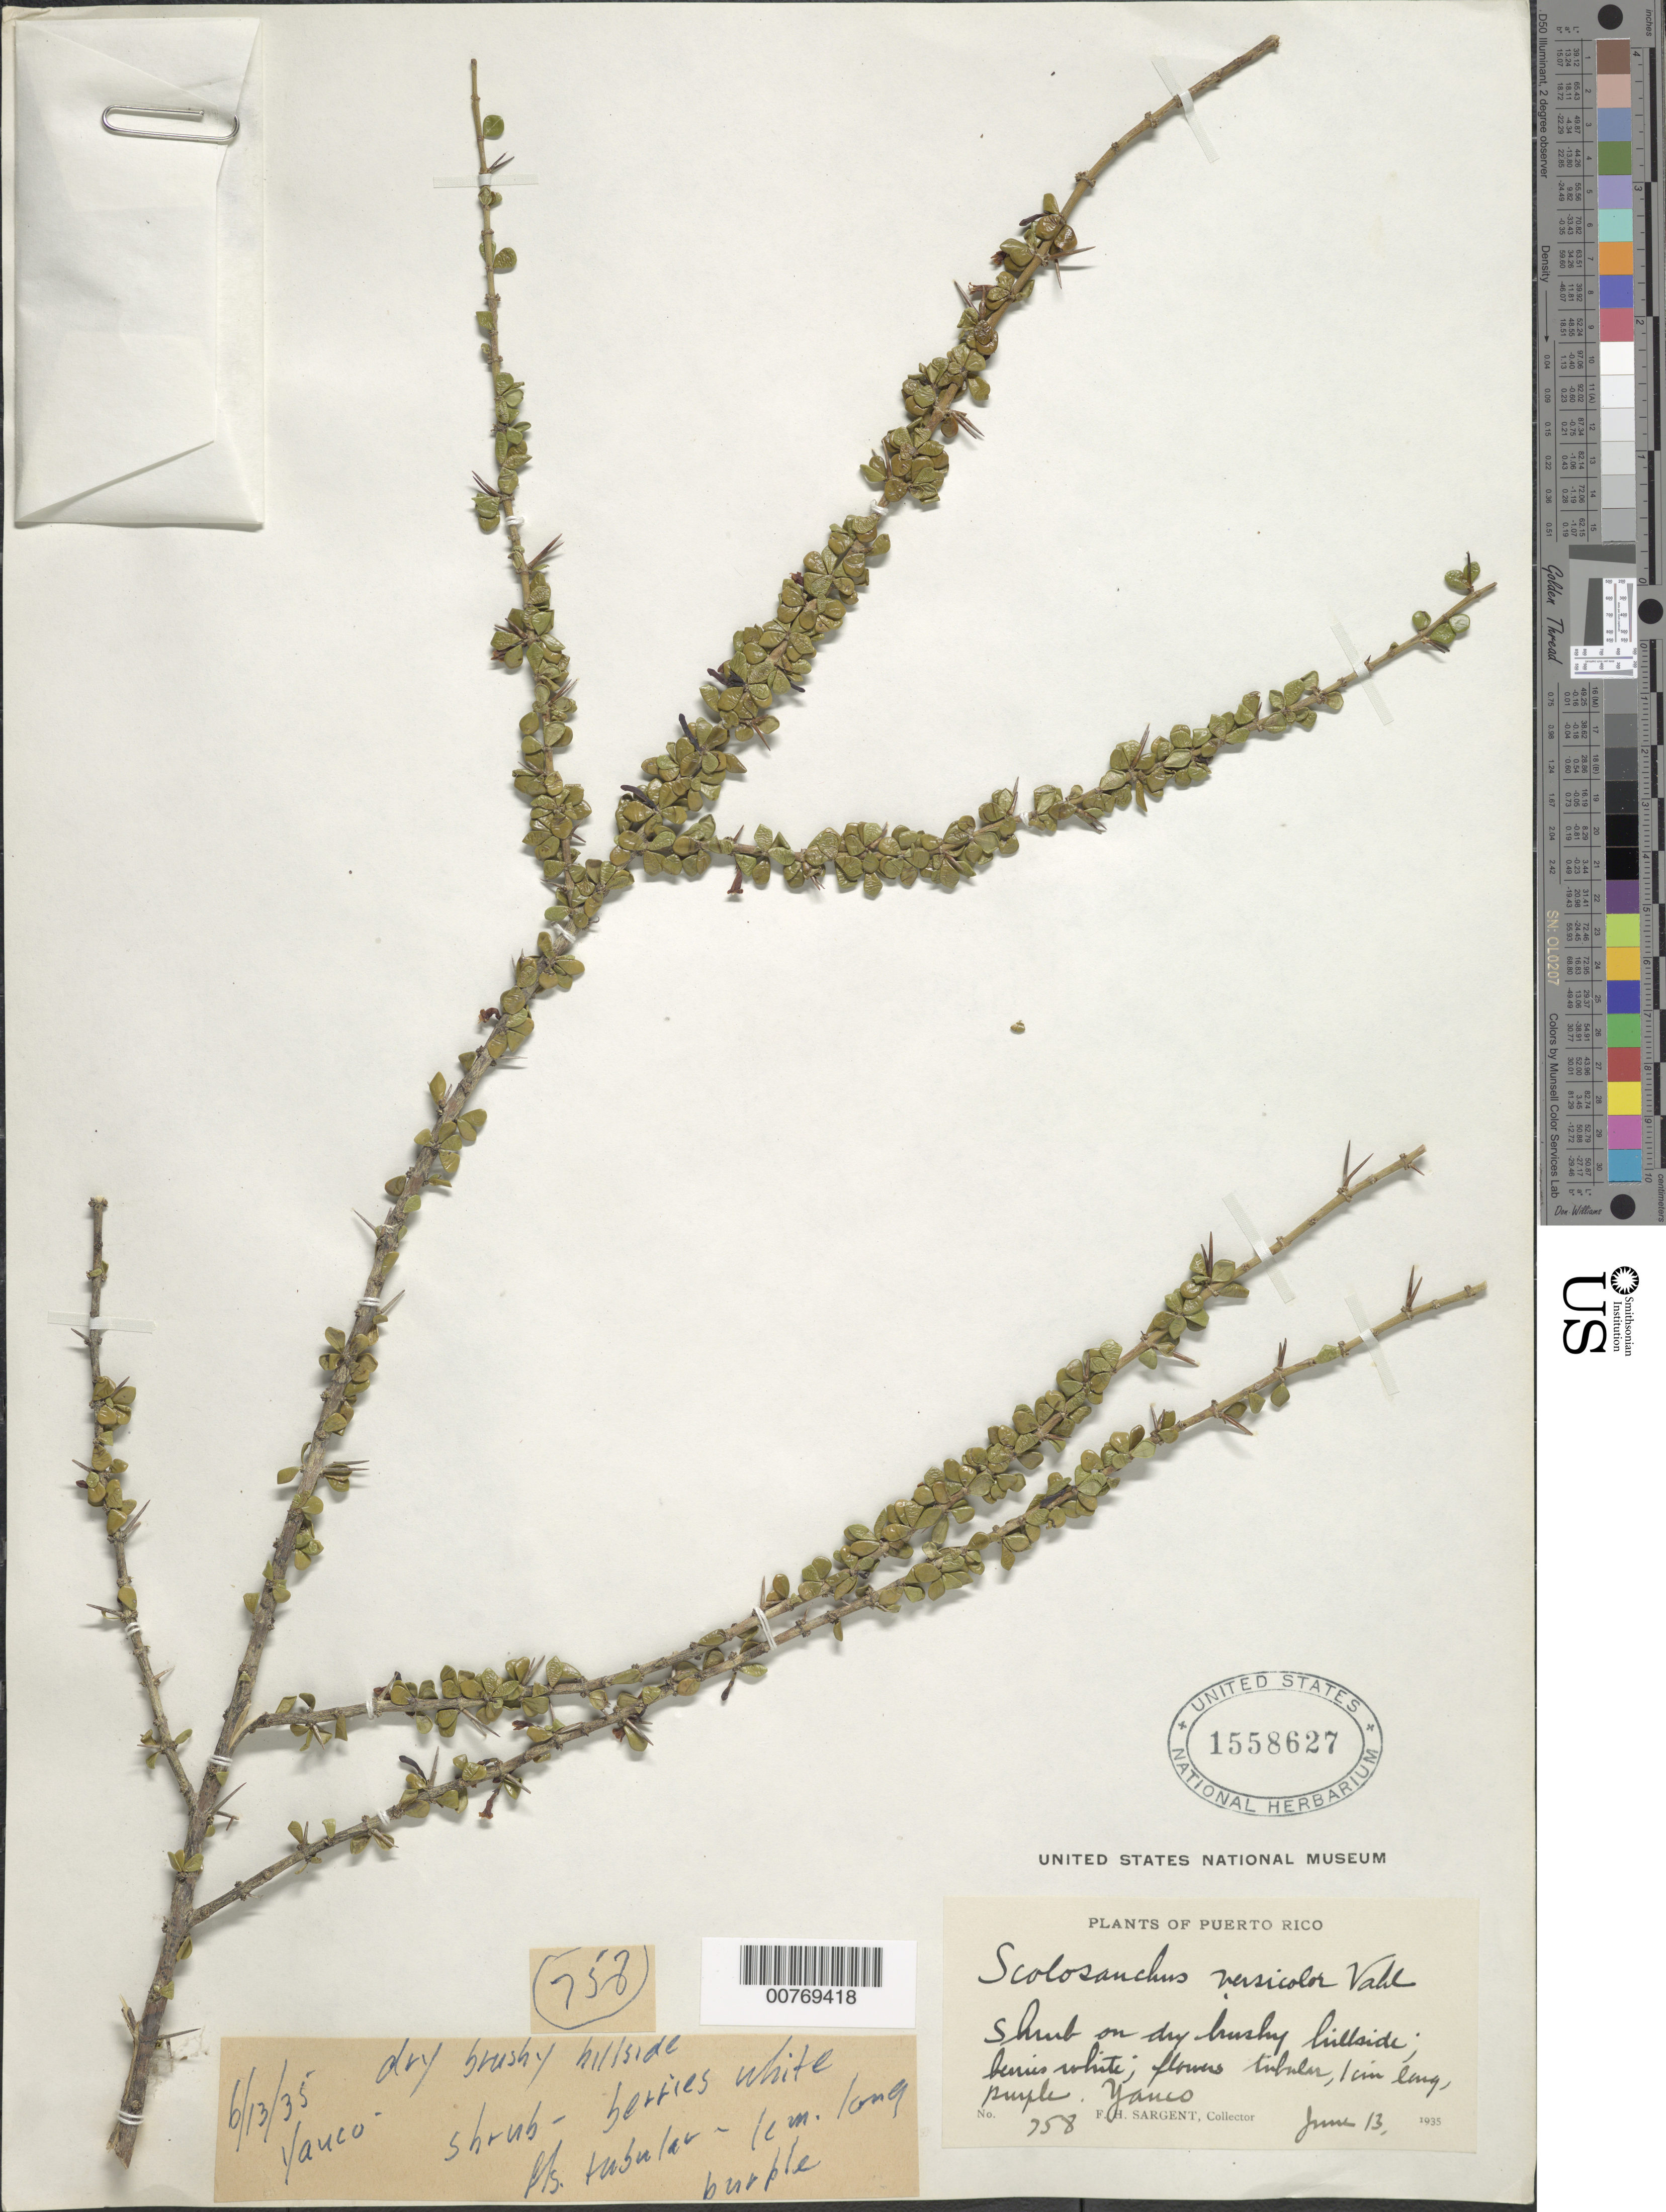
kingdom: Plantae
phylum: Tracheophyta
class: Magnoliopsida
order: Gentianales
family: Rubiaceae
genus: Scolosanthus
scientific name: Scolosanthus versicolor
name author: Vahl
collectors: F. H. Sargent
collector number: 758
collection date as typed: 13 Jun 1935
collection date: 1935-06-13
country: Puerto Rico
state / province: Yauco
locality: Yauco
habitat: Dry bushy hillside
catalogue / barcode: US 1558627